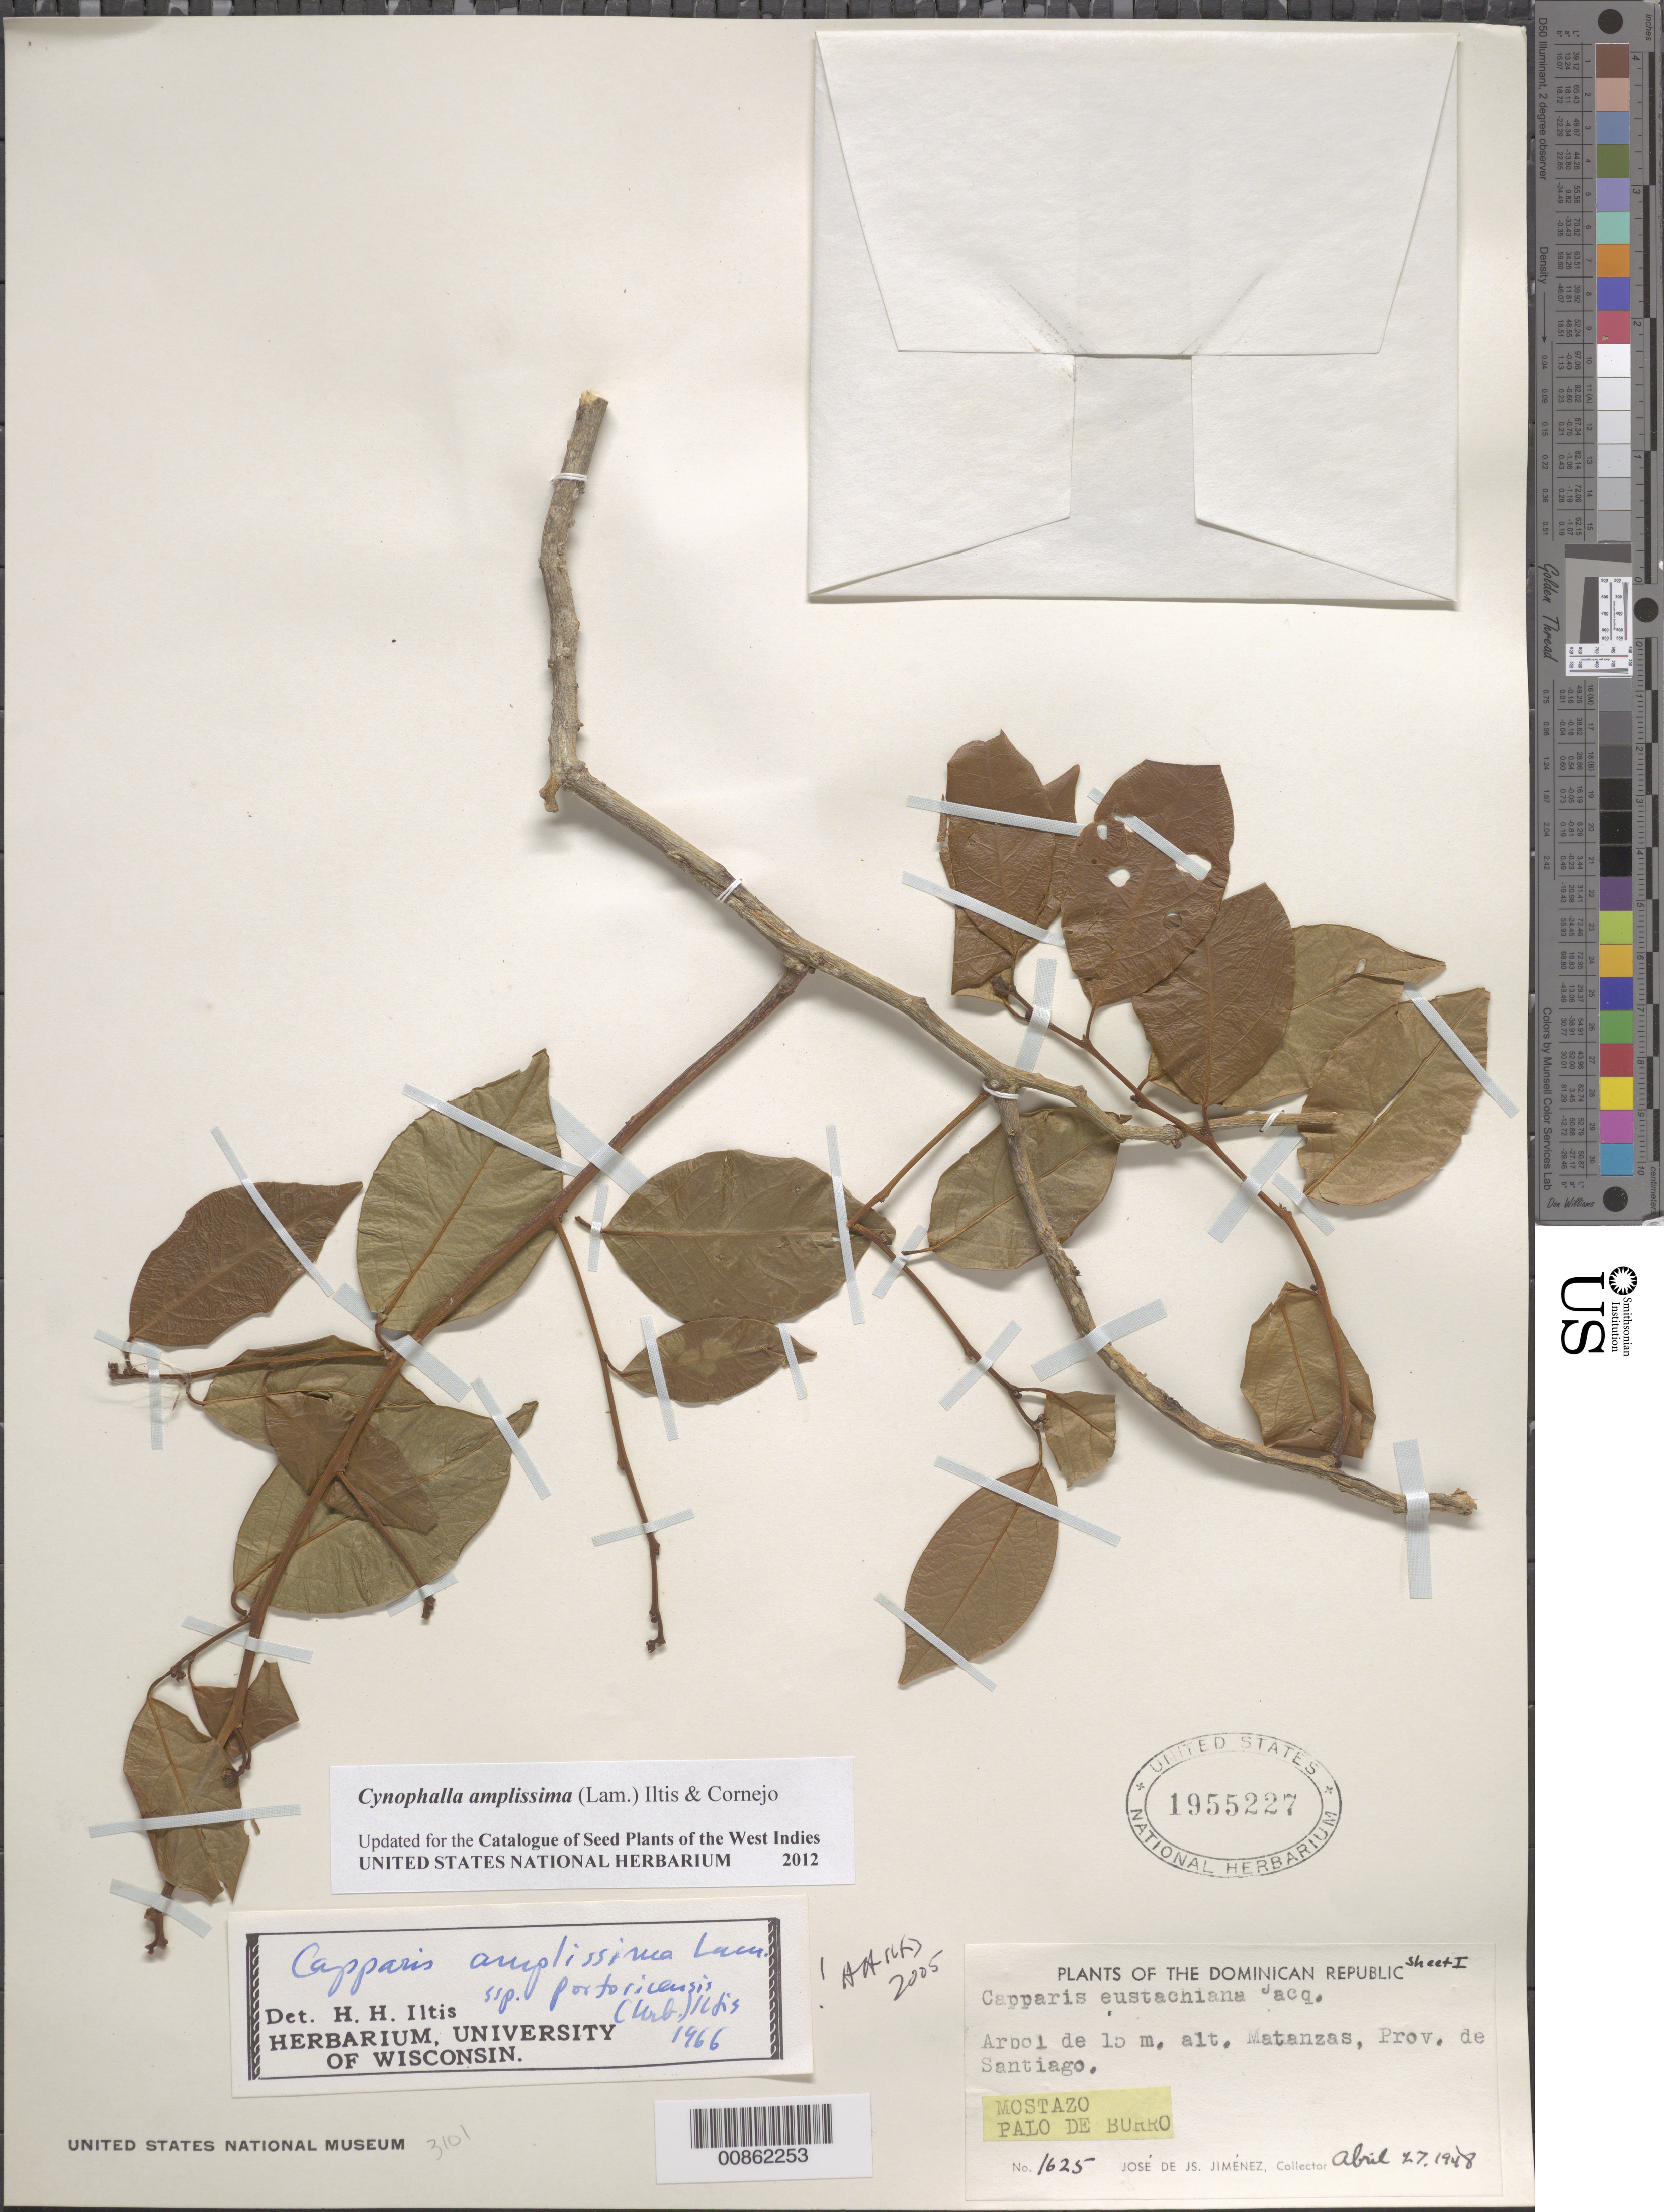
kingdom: Plantae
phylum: Tracheophyta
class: Magnoliopsida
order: Brassicales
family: Capparaceae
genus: Cynophalla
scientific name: Cynophalla amplissima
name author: (Lam.) Iltis & Cornejo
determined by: Iltis, Hugh Hellmut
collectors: J. J. Jiménez Almonte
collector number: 1625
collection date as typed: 27 Apr 1948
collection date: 1948-04-27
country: Dominican Republic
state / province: Santiago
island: Hispaniola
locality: Matanzas.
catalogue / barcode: US 1955227